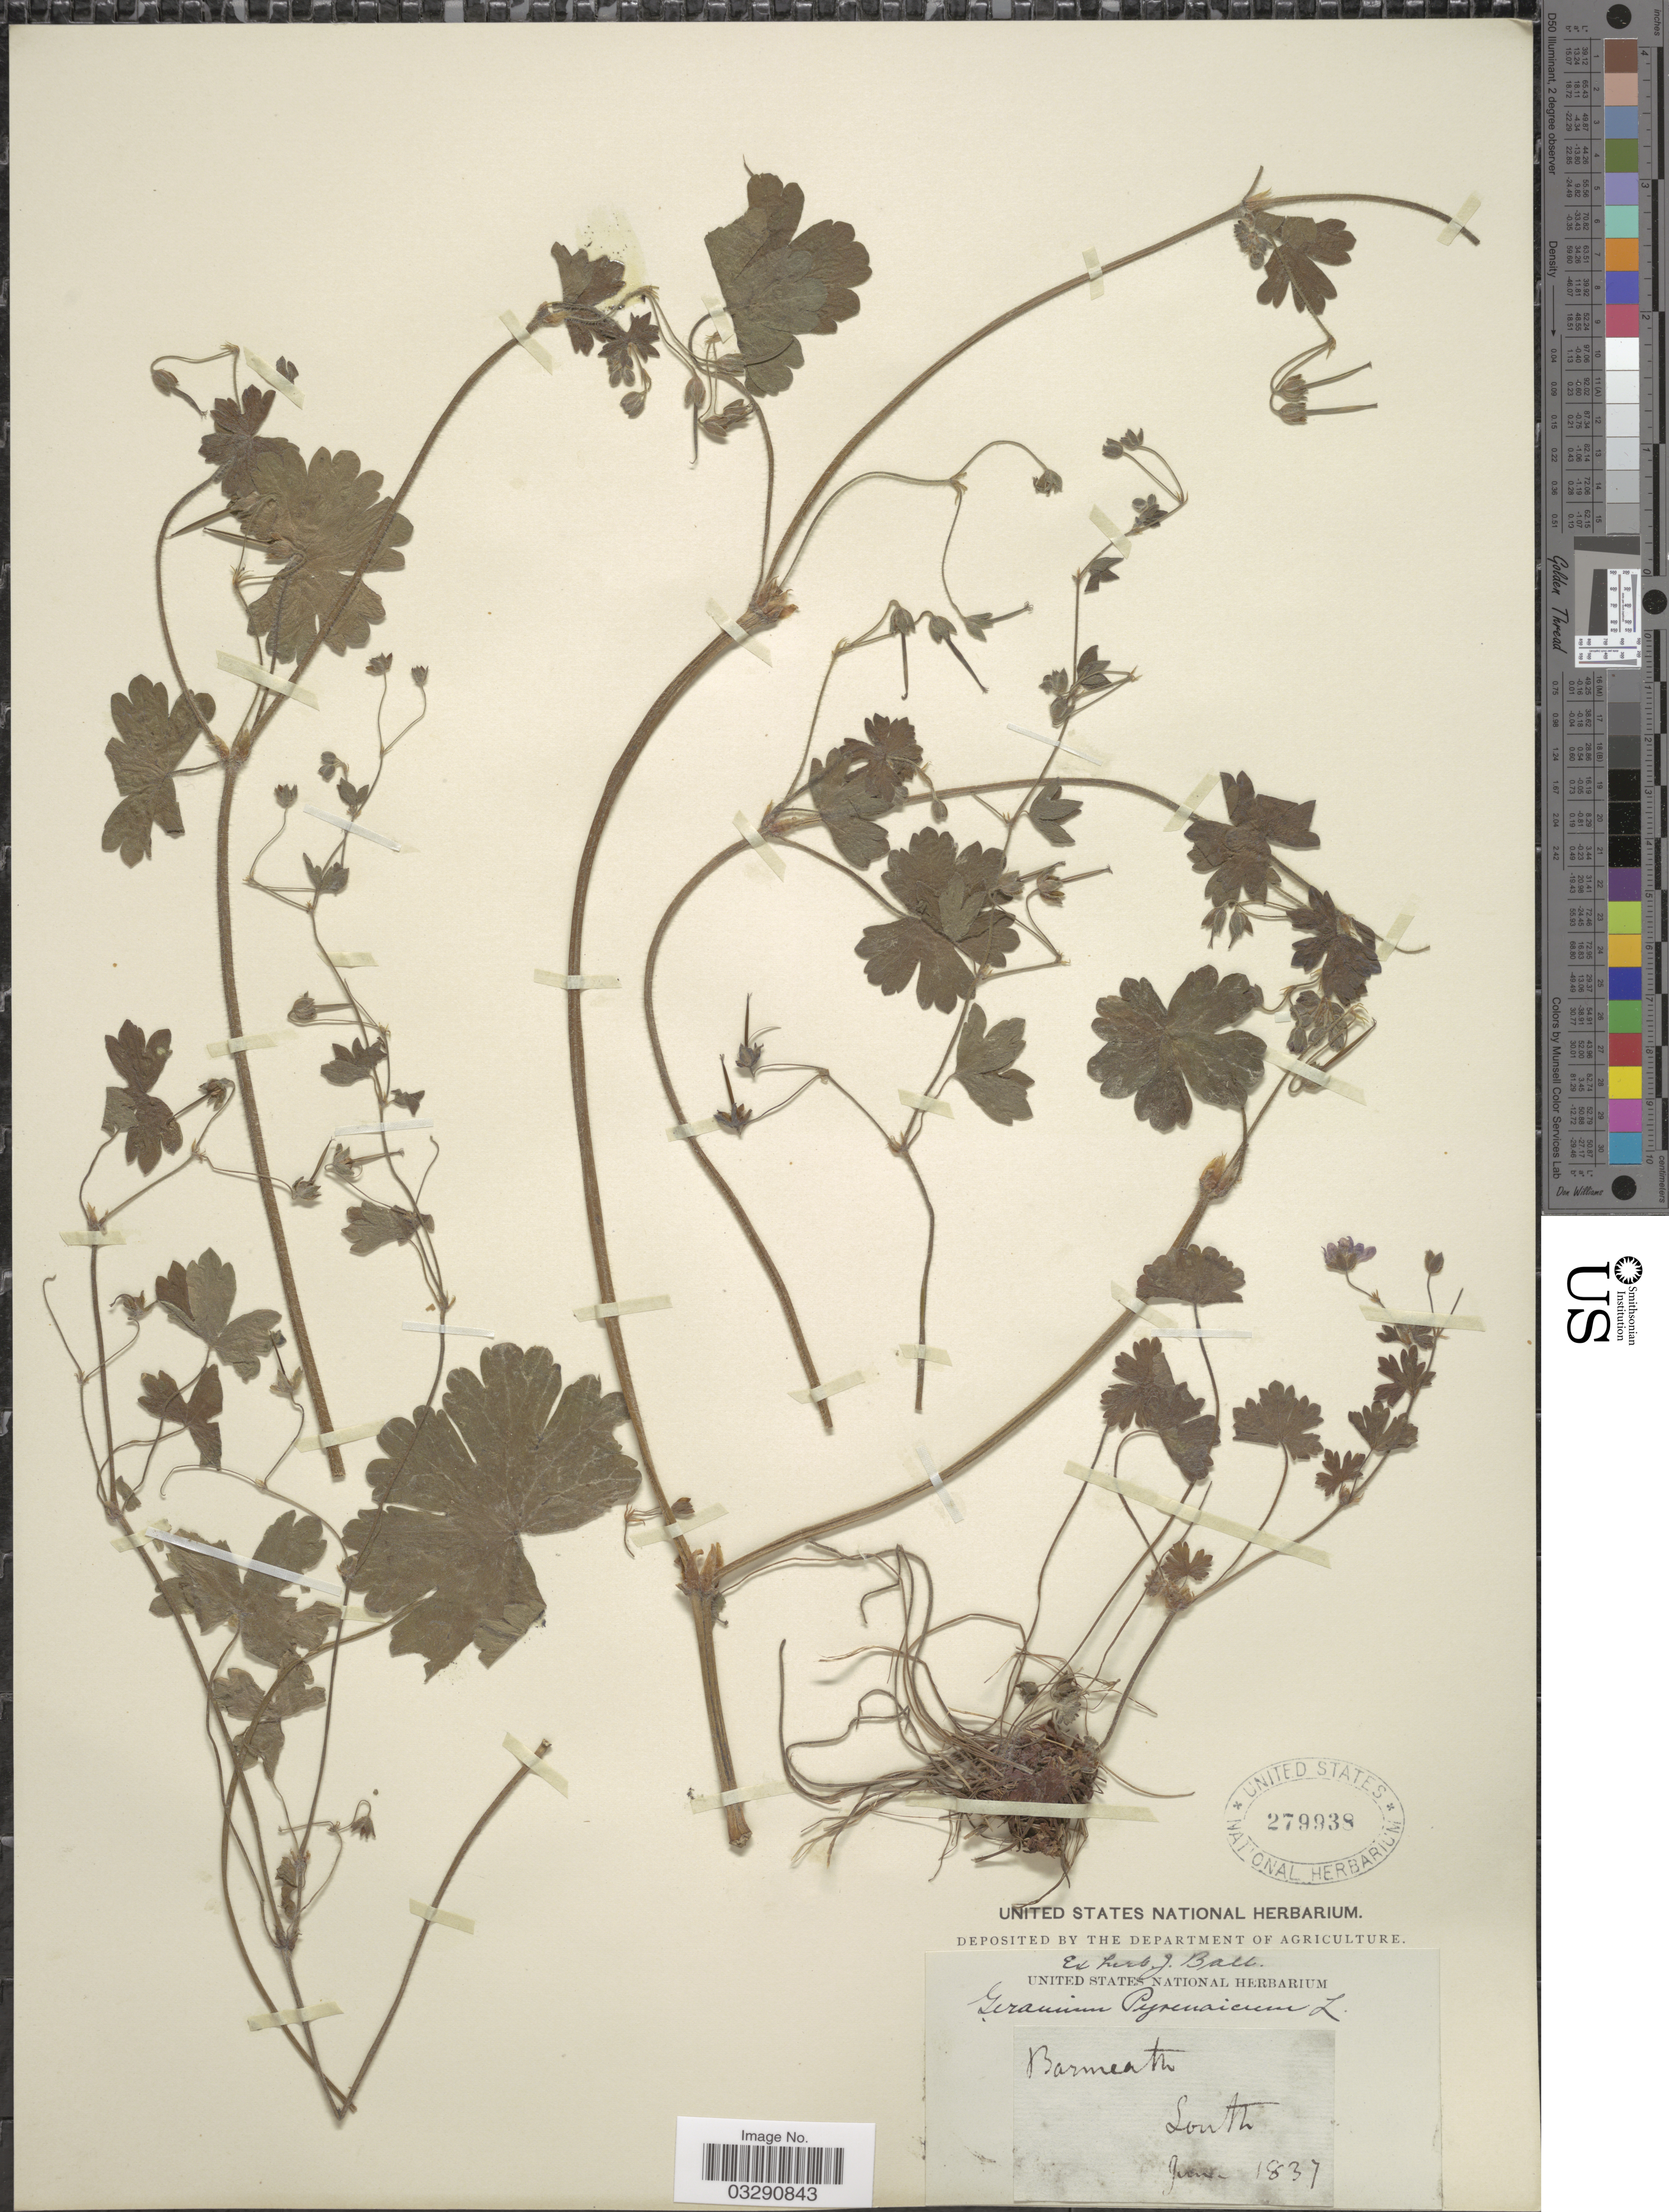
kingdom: Plantae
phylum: Tracheophyta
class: Magnoliopsida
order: Geraniales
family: Geraniaceae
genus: Geranium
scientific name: Geranium pyrenaicum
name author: Burm. f.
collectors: ex herb. John Ball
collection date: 1837-06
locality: South.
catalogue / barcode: US 279938